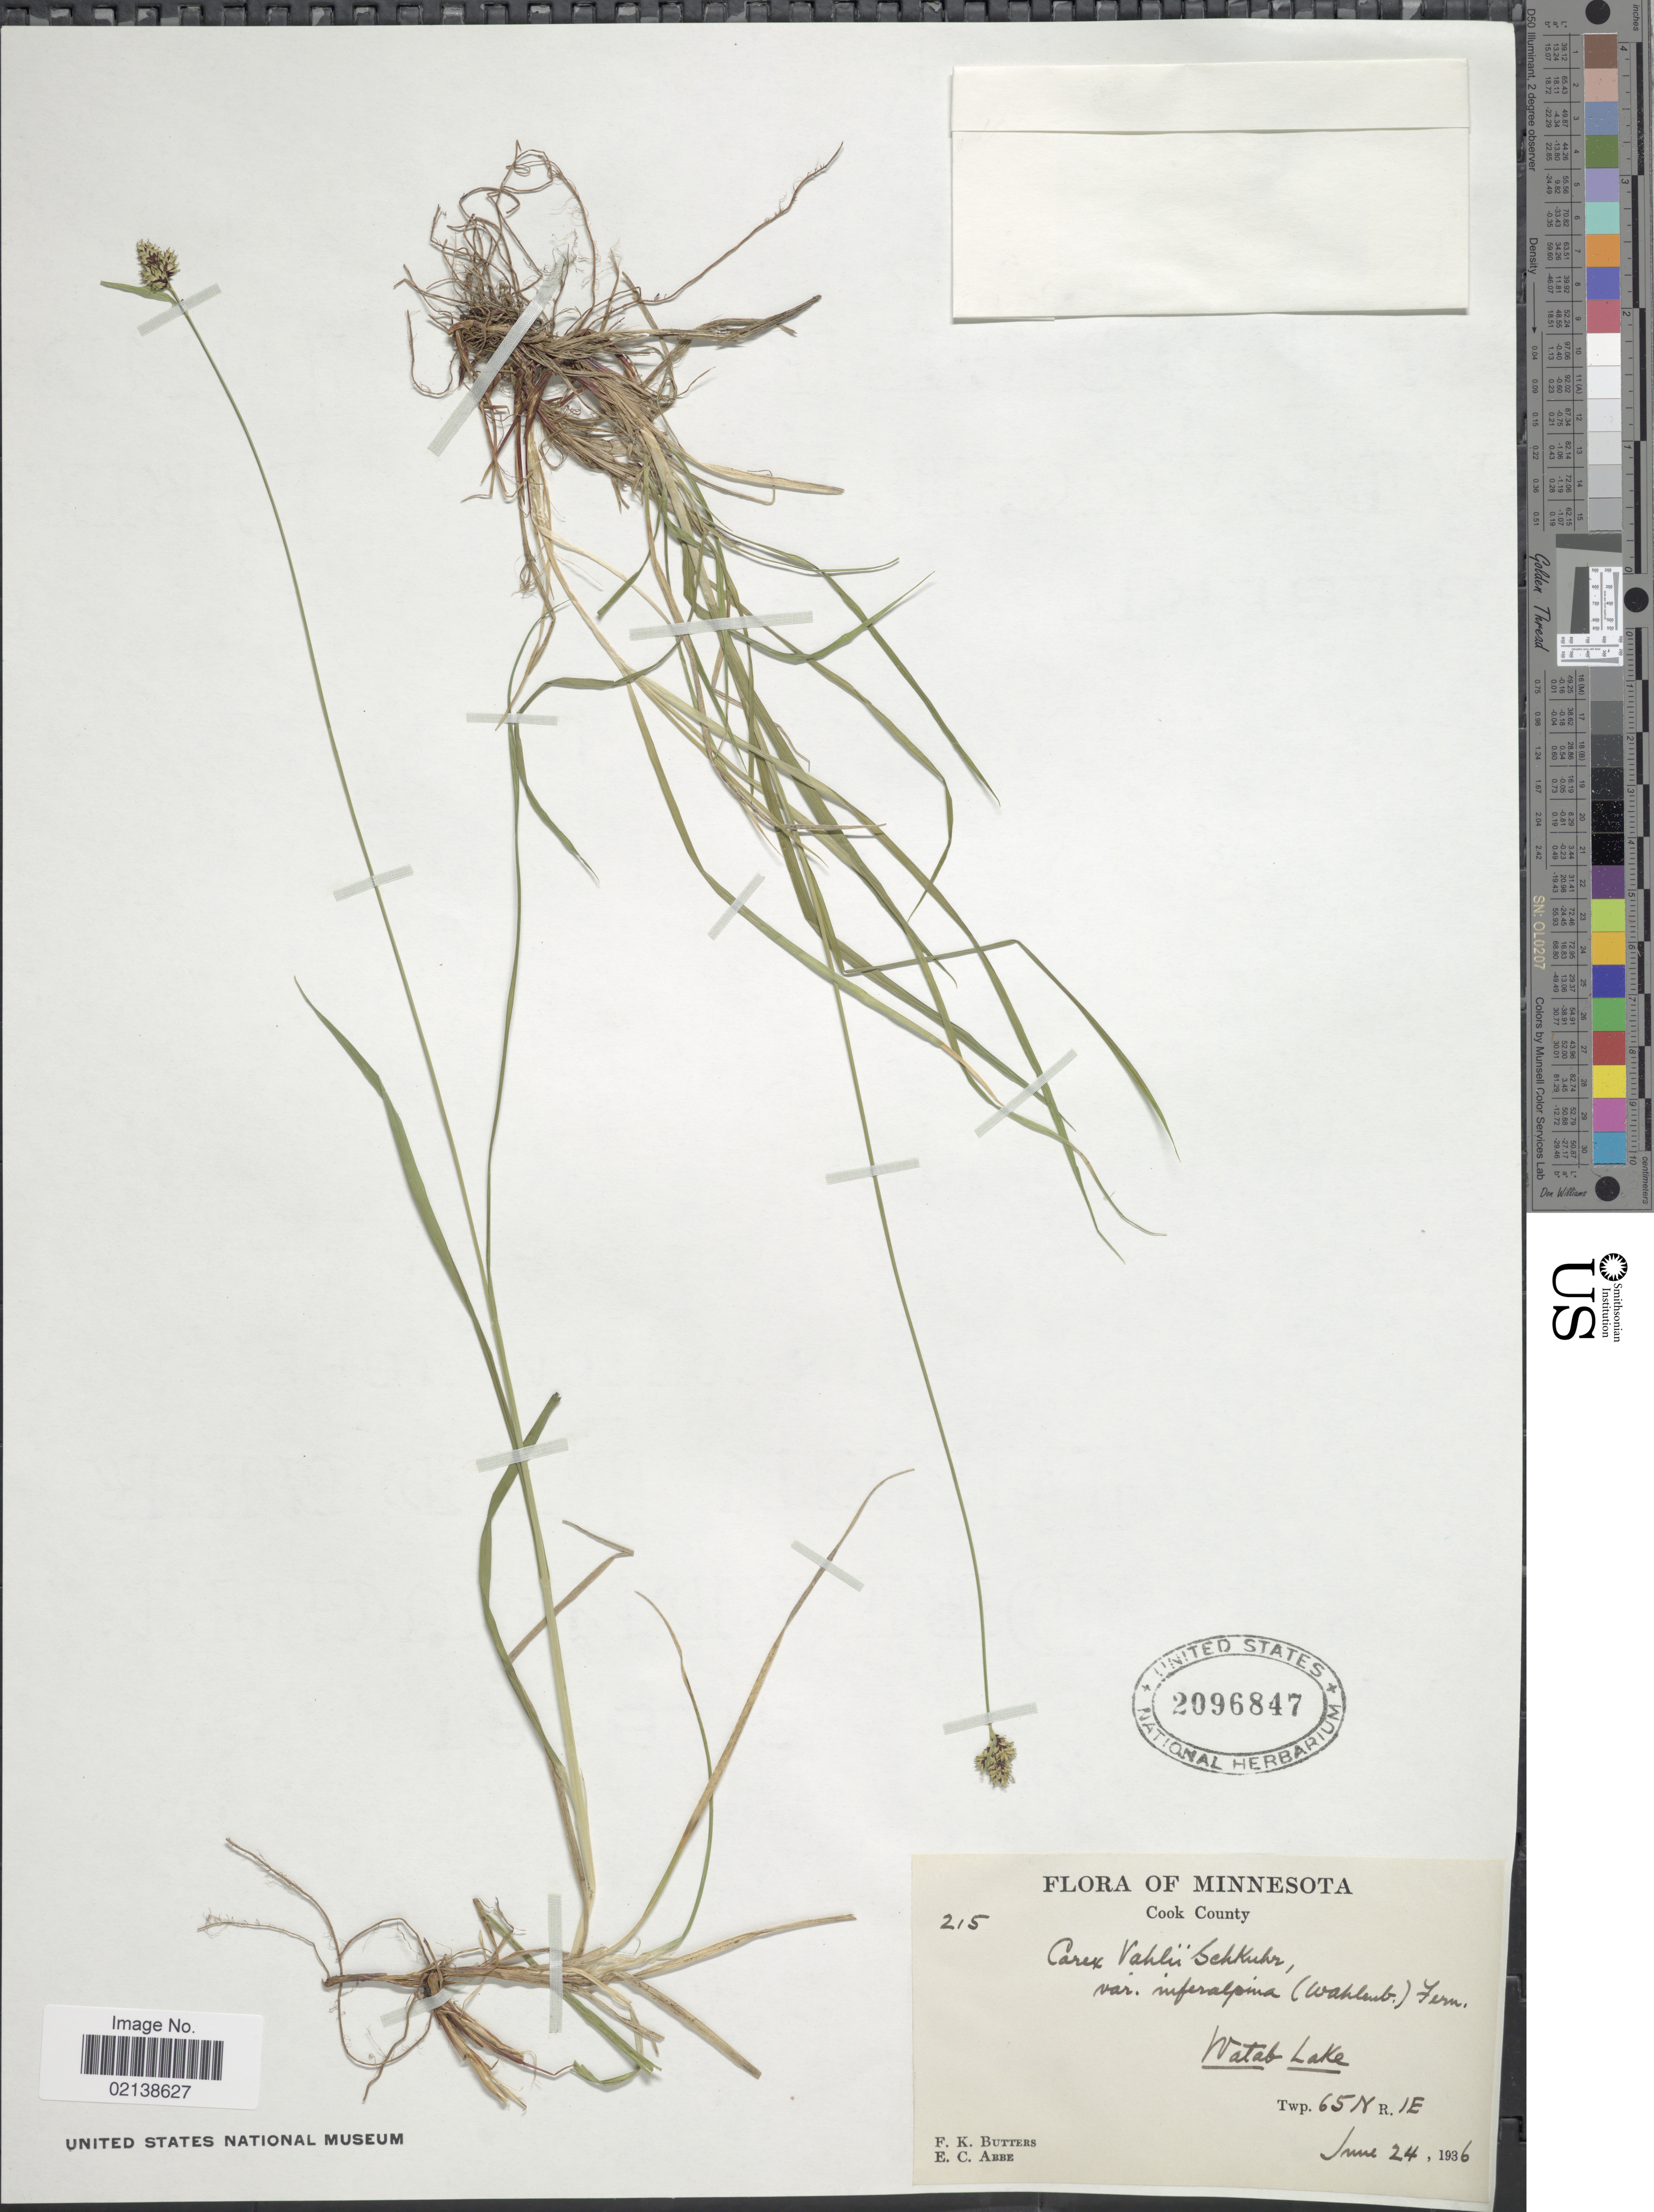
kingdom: Plantae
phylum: Tracheophyta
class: Liliopsida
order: Poales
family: Cyperaceae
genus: Carex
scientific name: Carex media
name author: R. Br.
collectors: F. K. Butters & E. C. Abbe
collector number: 215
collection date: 1936-06-24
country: United States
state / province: Minnesota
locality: Cook County, Watab Lake, Twp. 65 N R1E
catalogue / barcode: US 2096847